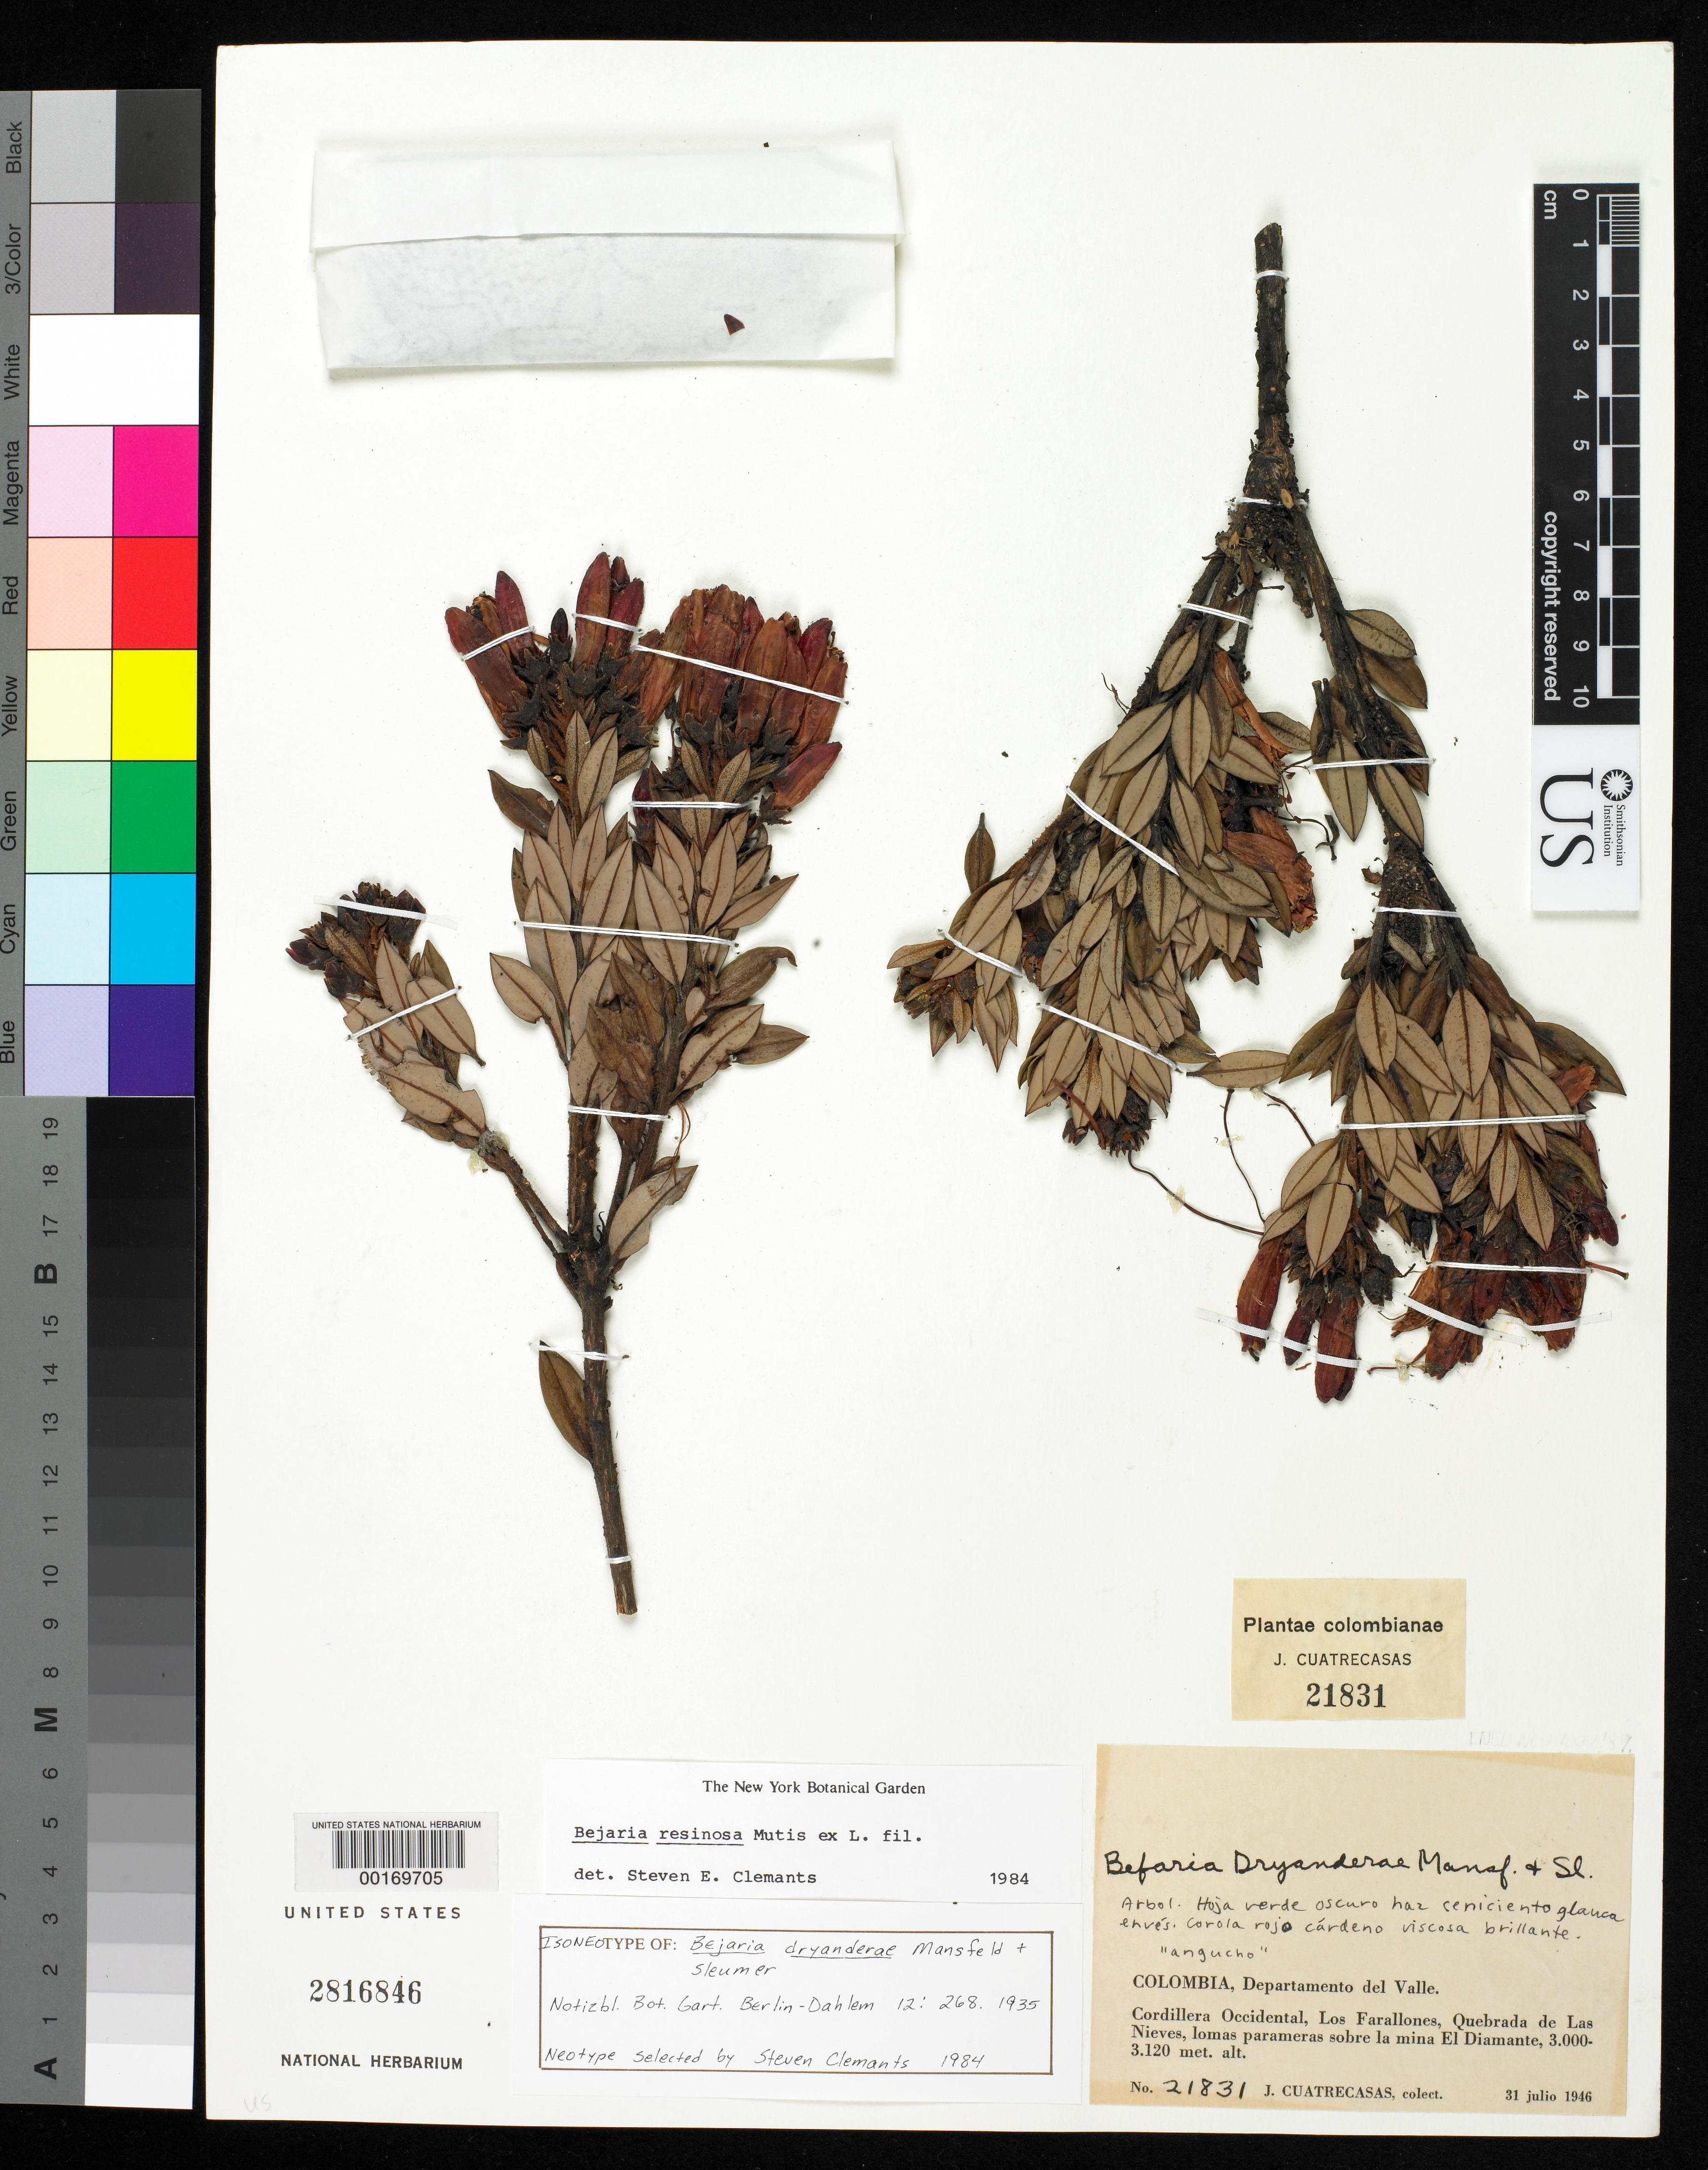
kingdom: Plantae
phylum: Tracheophyta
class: Magnoliopsida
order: Ericales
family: Ericaceae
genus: Bejaria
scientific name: Bejaria dryanderae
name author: Mansf. & Sleumer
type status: Isoneotype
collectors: J. Cuatrecasas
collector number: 21831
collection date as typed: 31 Jul 1946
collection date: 1946-07-31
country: Colombia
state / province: Valle del Cauca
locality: Cordillera Occidental, Los Farallones, Quebrada de Las Nieves, Lomas Parameras Sobre La Mina El Diamante.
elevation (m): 3000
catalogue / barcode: US 2816846